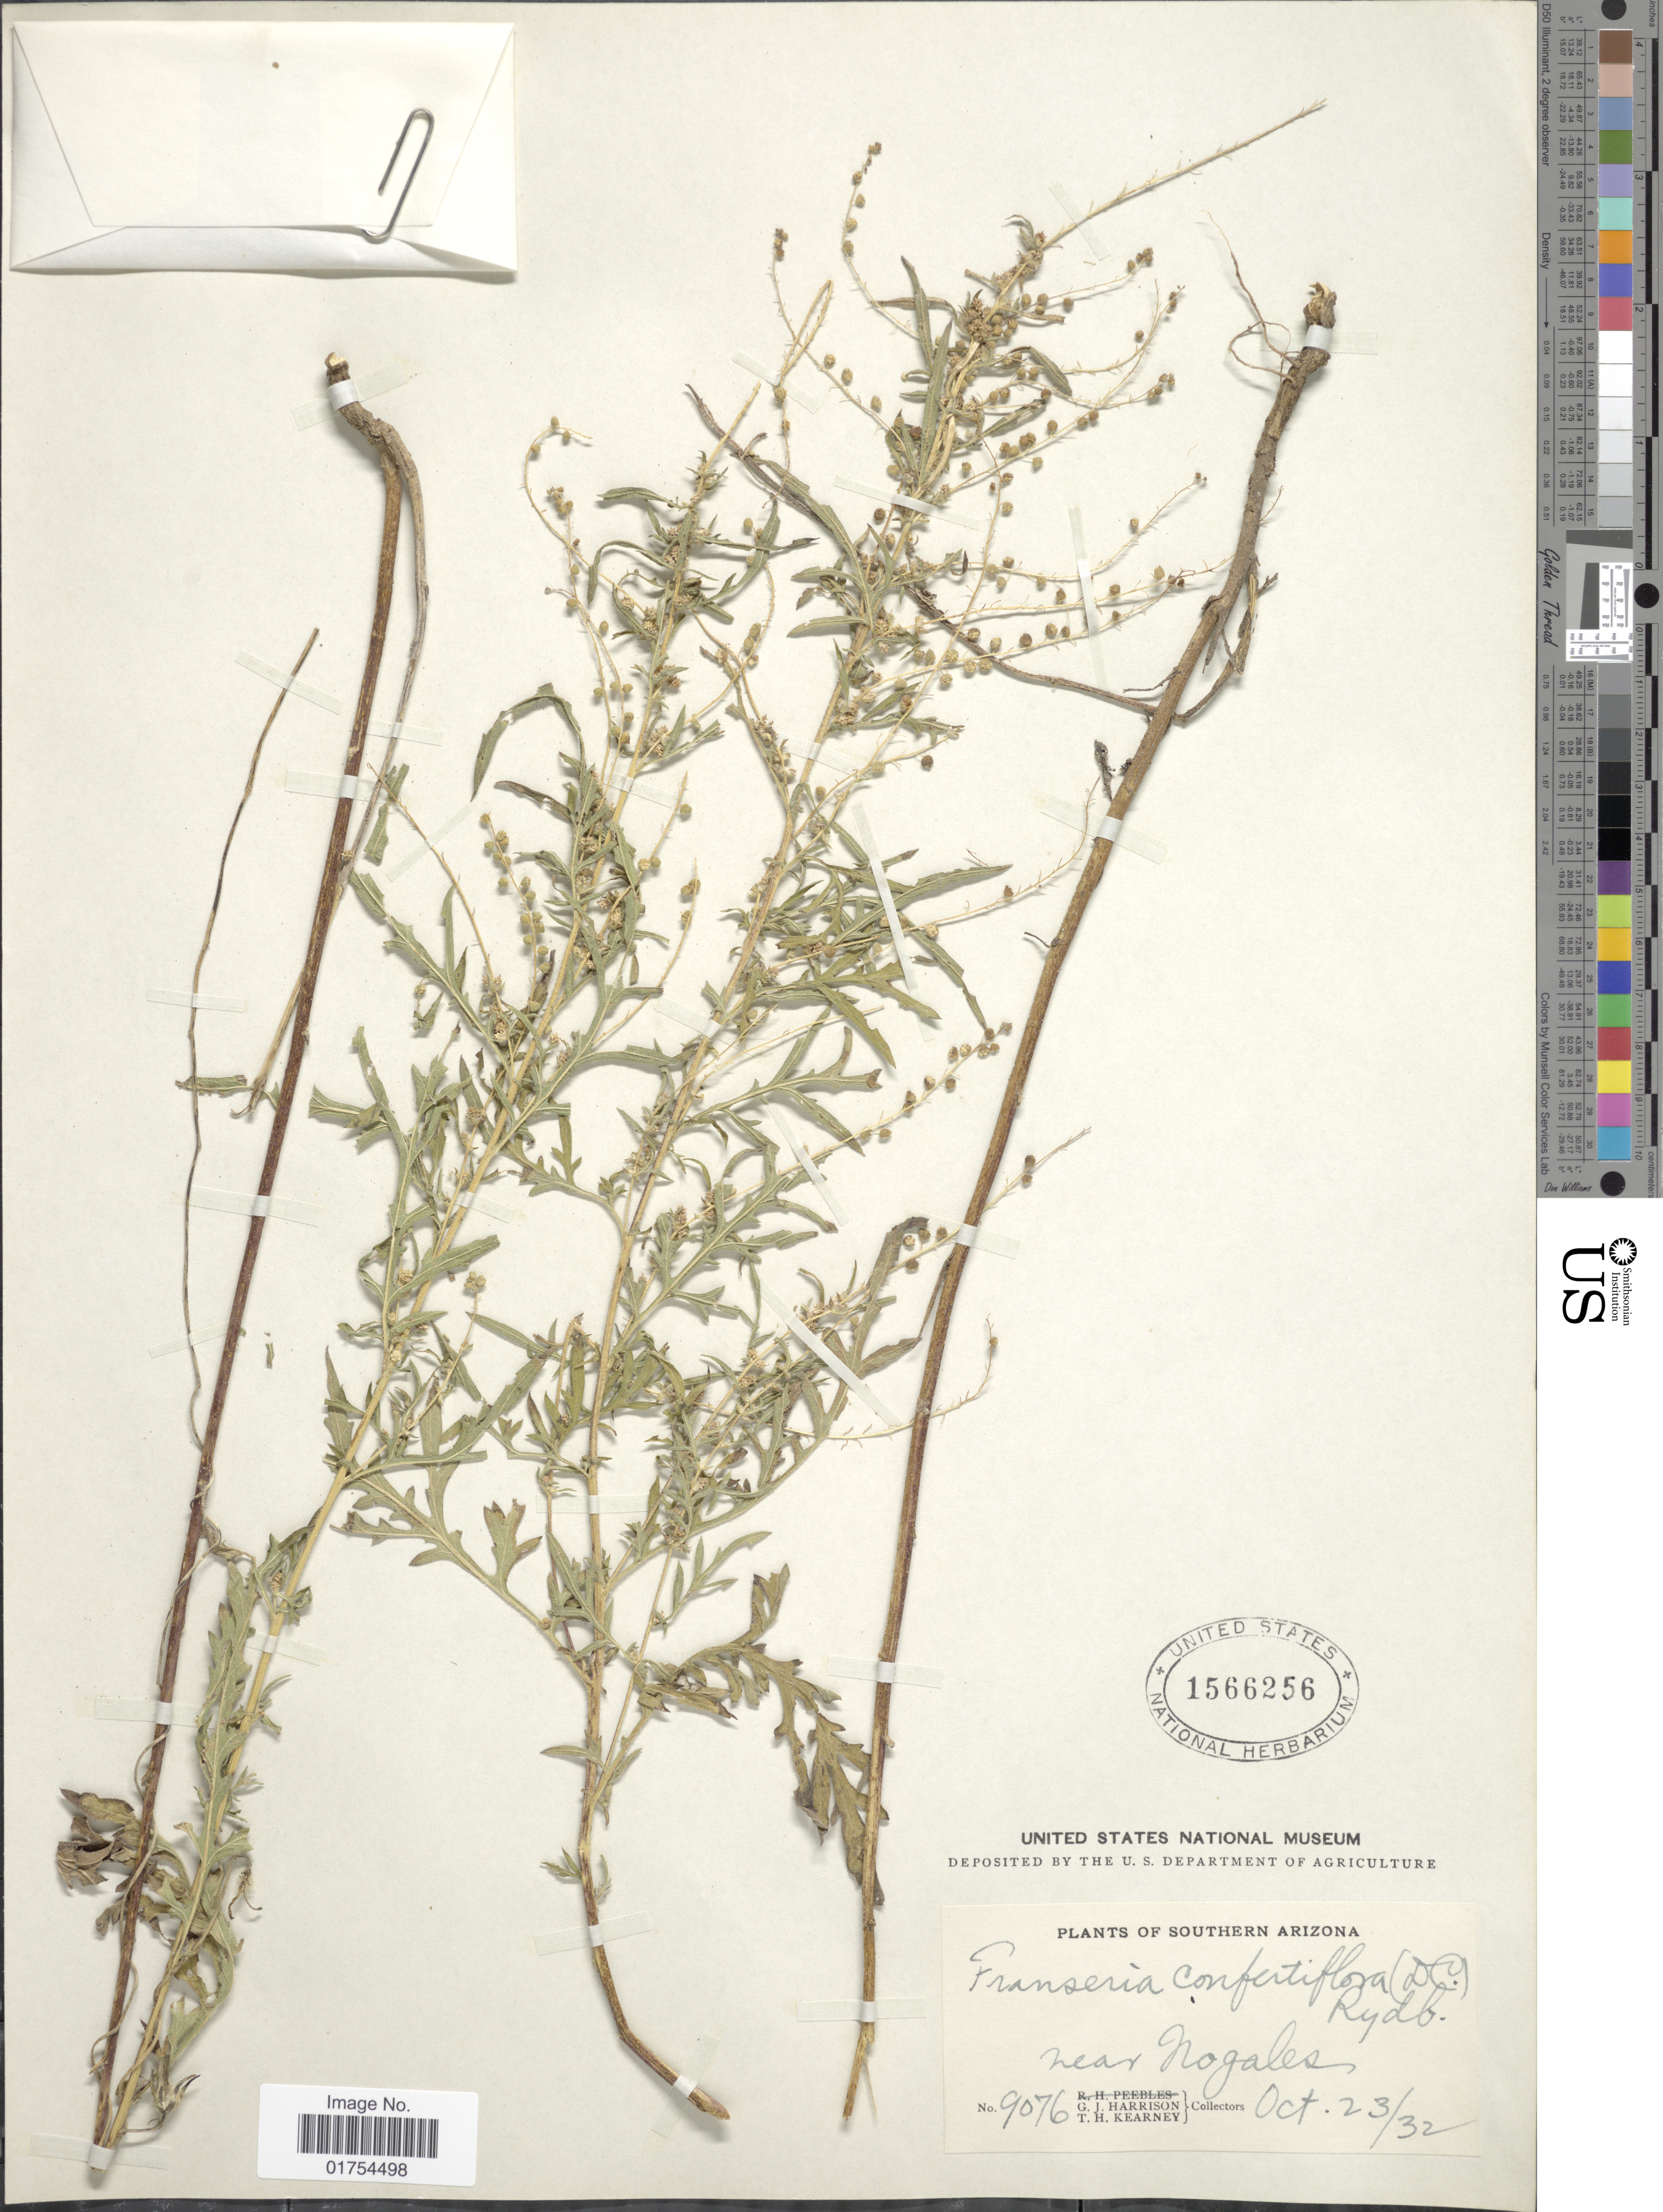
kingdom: Plantae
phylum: Tracheophyta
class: Magnoliopsida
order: Asterales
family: Asteraceae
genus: Franseria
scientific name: Franseria confertiflora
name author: (DC.) Rydb.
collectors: G. J. Harrison & T. H. Kearney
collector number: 9076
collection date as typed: Transcribed d/m/y: 23/10/32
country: United States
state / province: Arizona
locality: Southern Arizona, Near Nogales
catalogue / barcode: US 1566256